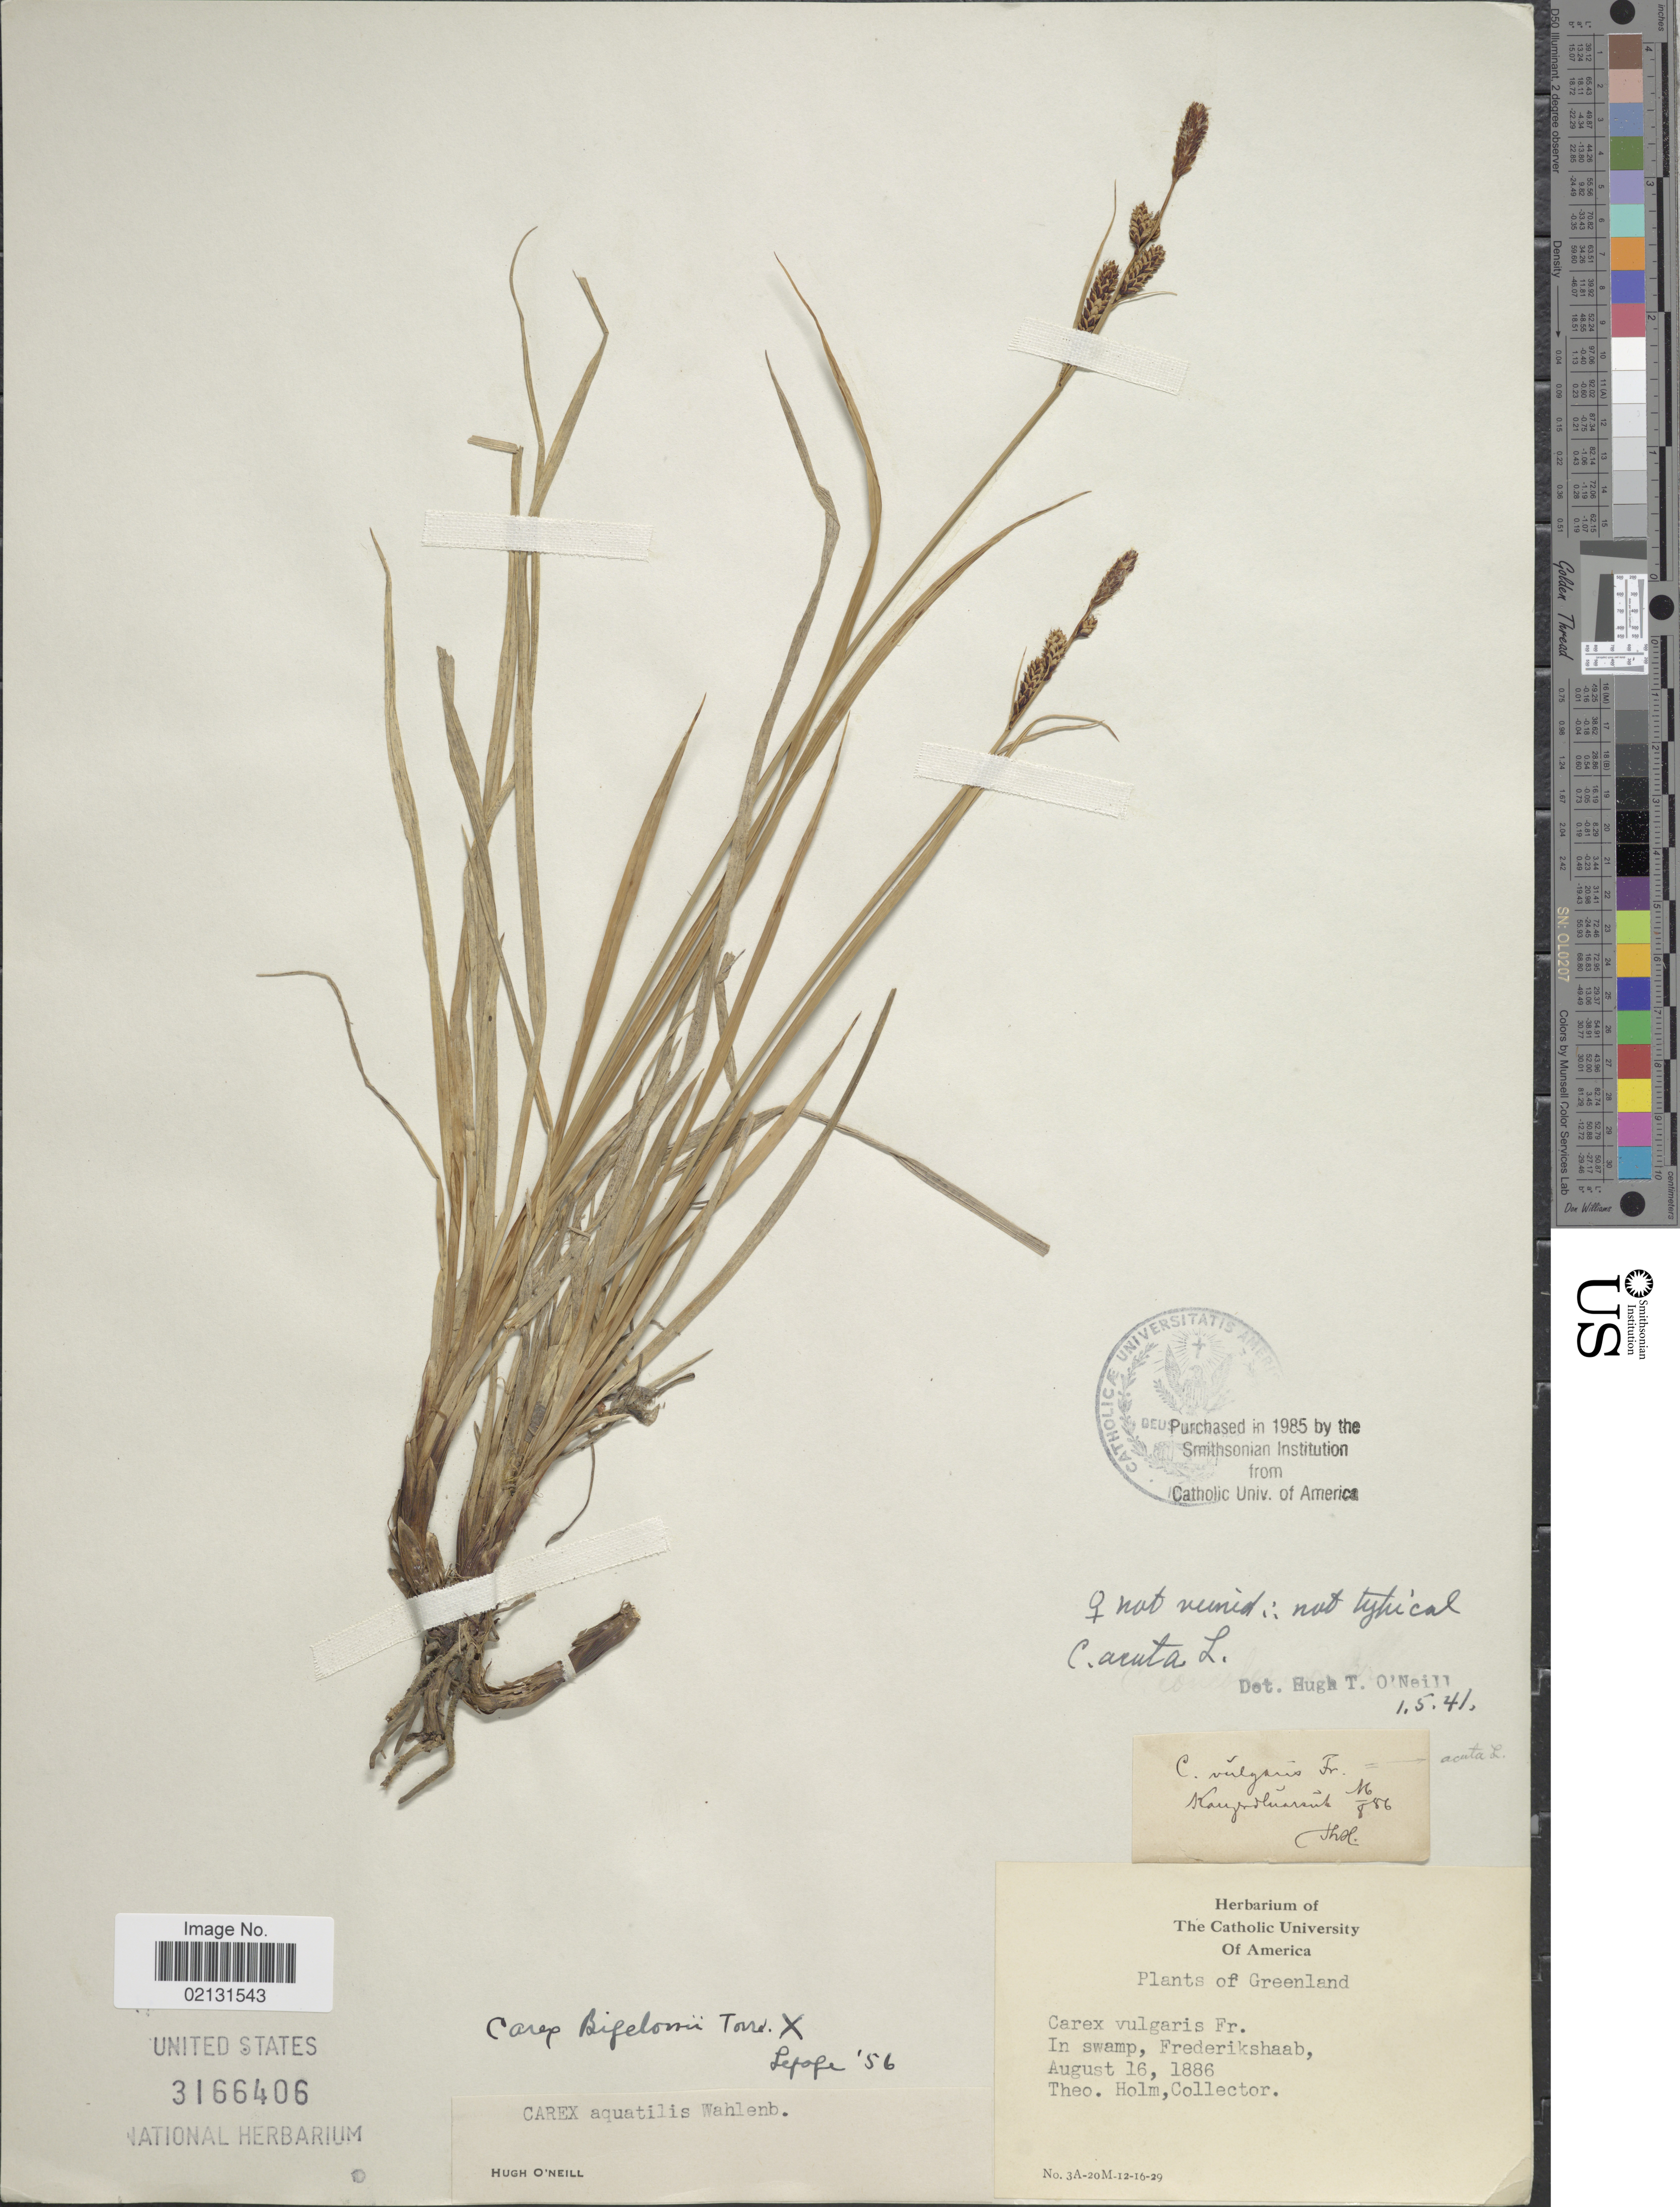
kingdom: Plantae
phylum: Tracheophyta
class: Liliopsida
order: Poales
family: Cyperaceae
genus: Carex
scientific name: Carex bigelowii subsp. bigelowii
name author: Torr. ex Schwein.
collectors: H. T. Holm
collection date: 1886-08-16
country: Greenland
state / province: Sermersooq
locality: In swamp, Frederikshaab.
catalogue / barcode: US 3166406